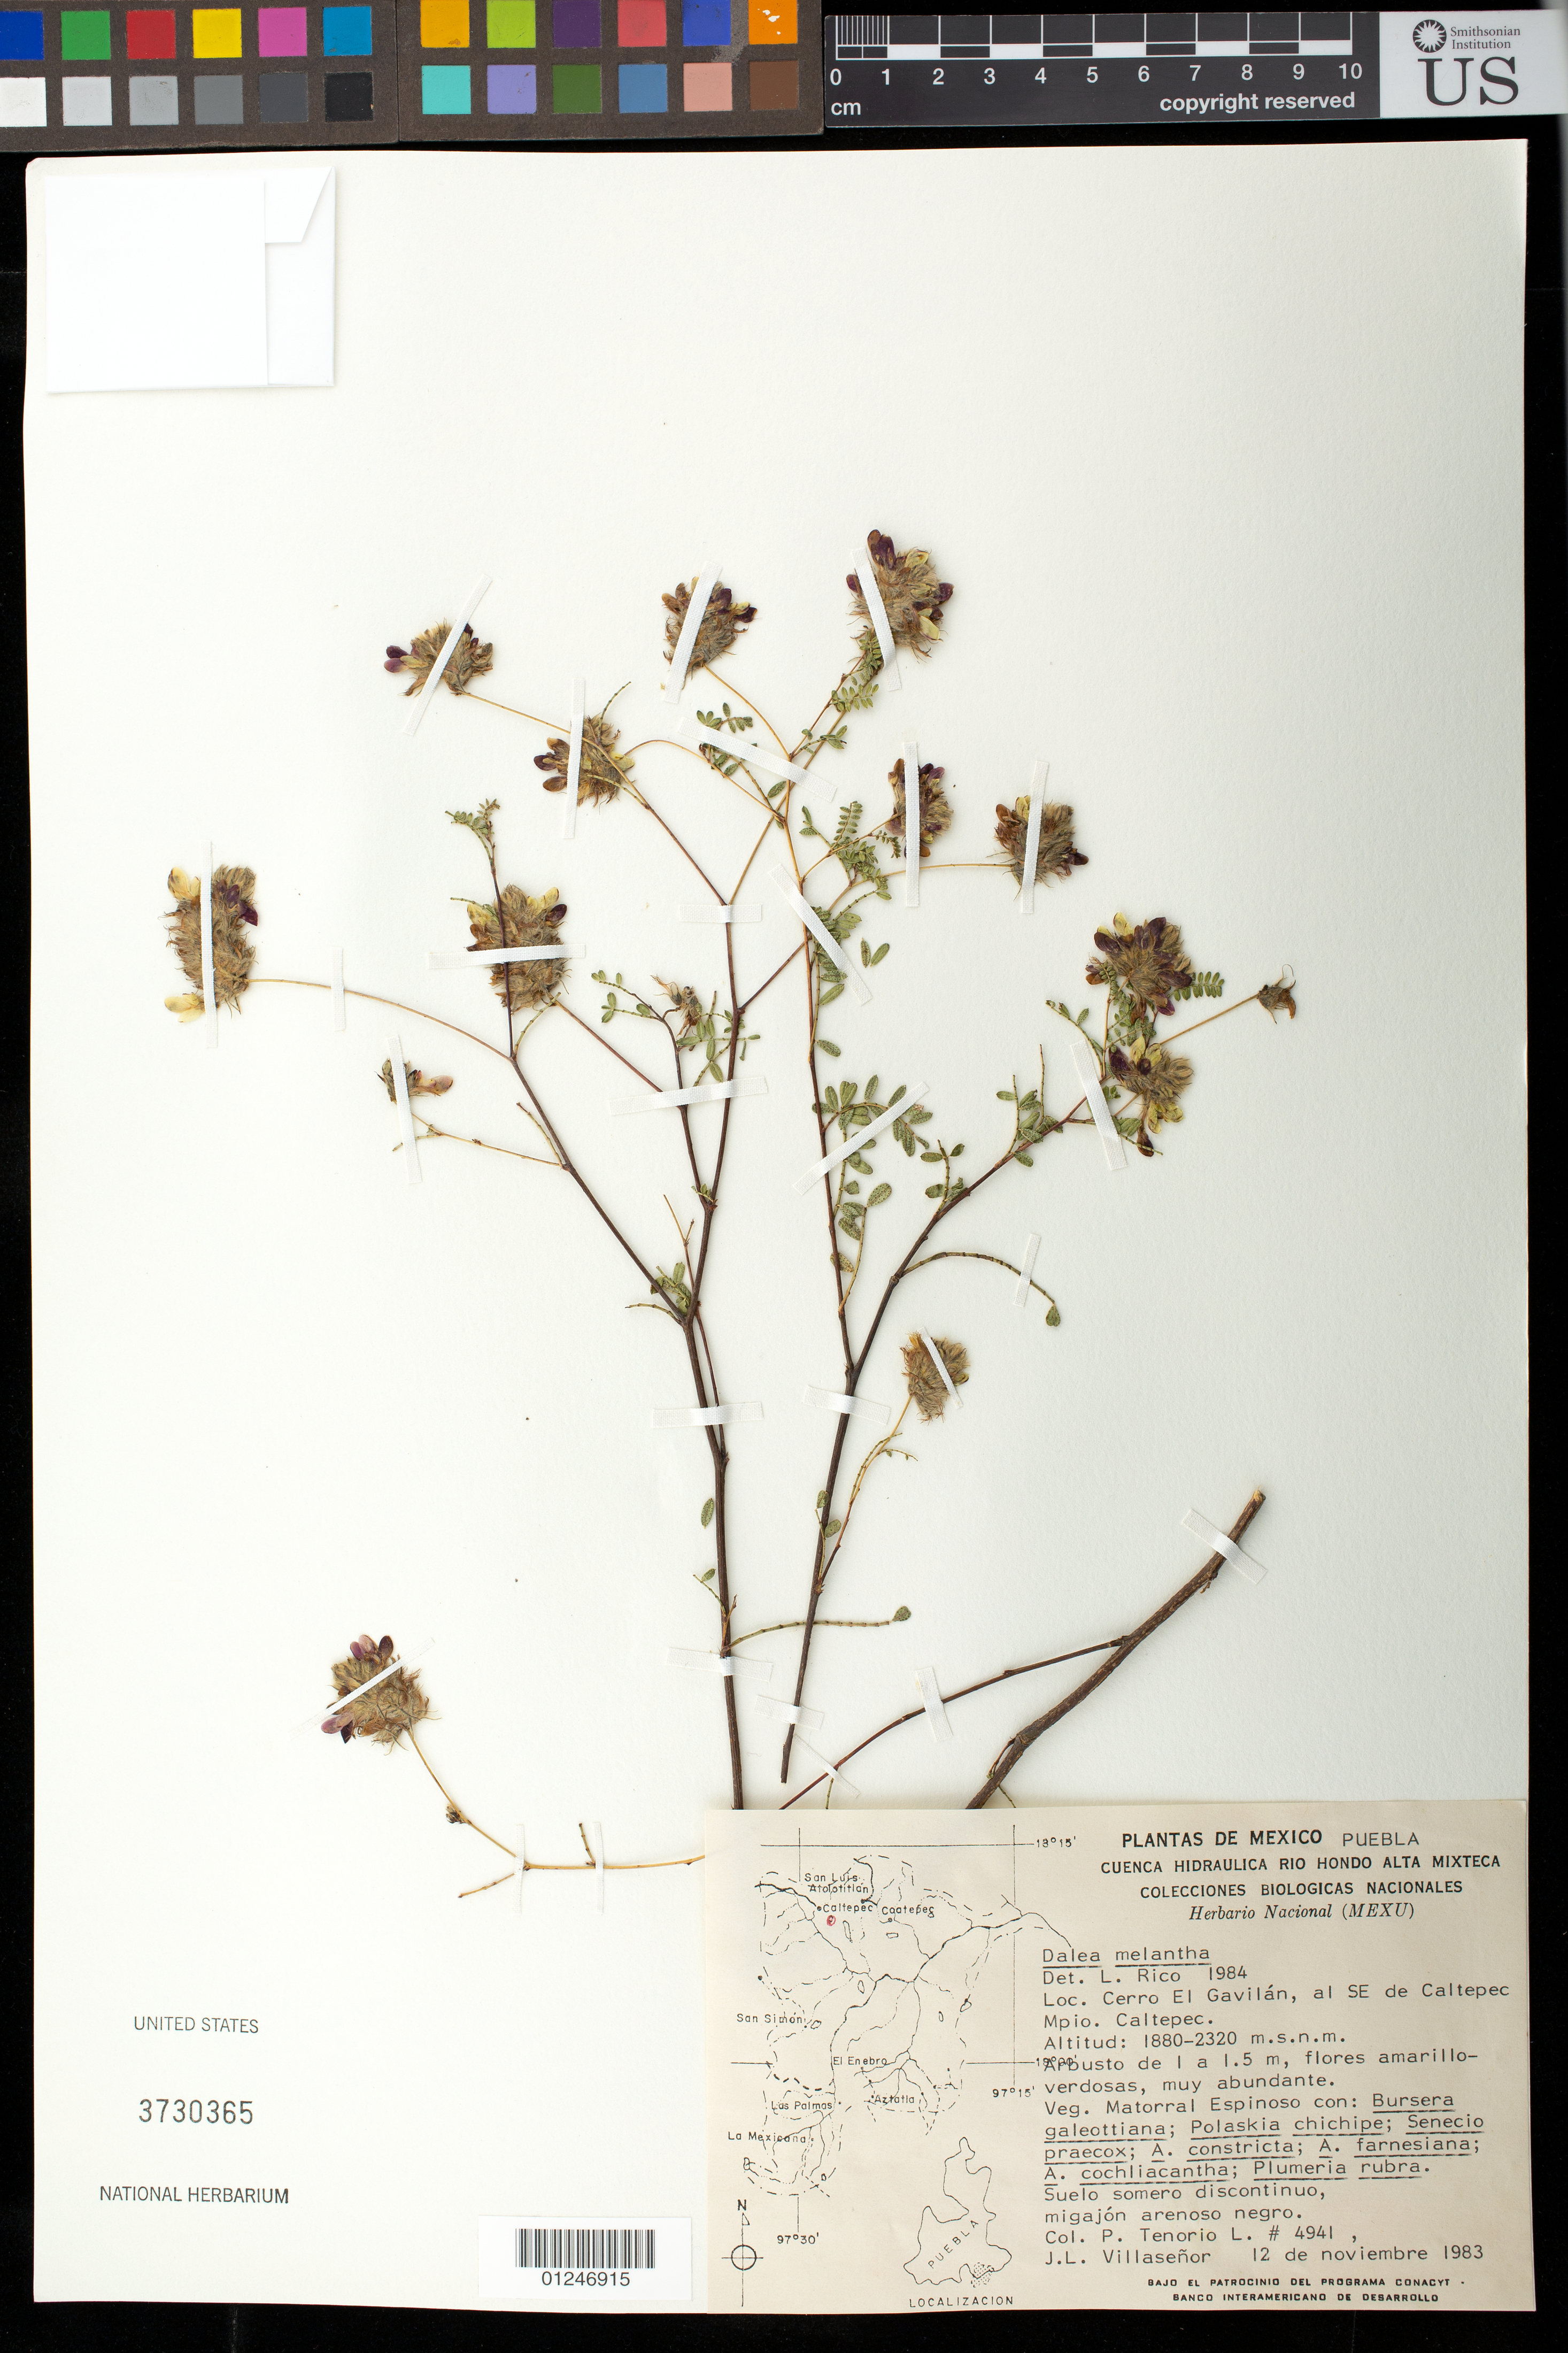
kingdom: Plantae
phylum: Tracheophyta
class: Magnoliopsida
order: Fabales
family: Fabaceae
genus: Dalea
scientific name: Dalea melantha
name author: S. Schauer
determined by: Rico, L.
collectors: P. Tenorio L. & J. Villaseñor R.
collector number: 4941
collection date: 1983-11-12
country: Mexico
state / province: Puebla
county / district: Caltepec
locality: Cerro Yeltepec, al NE de la Compania.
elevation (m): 1880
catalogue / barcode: US 3730365